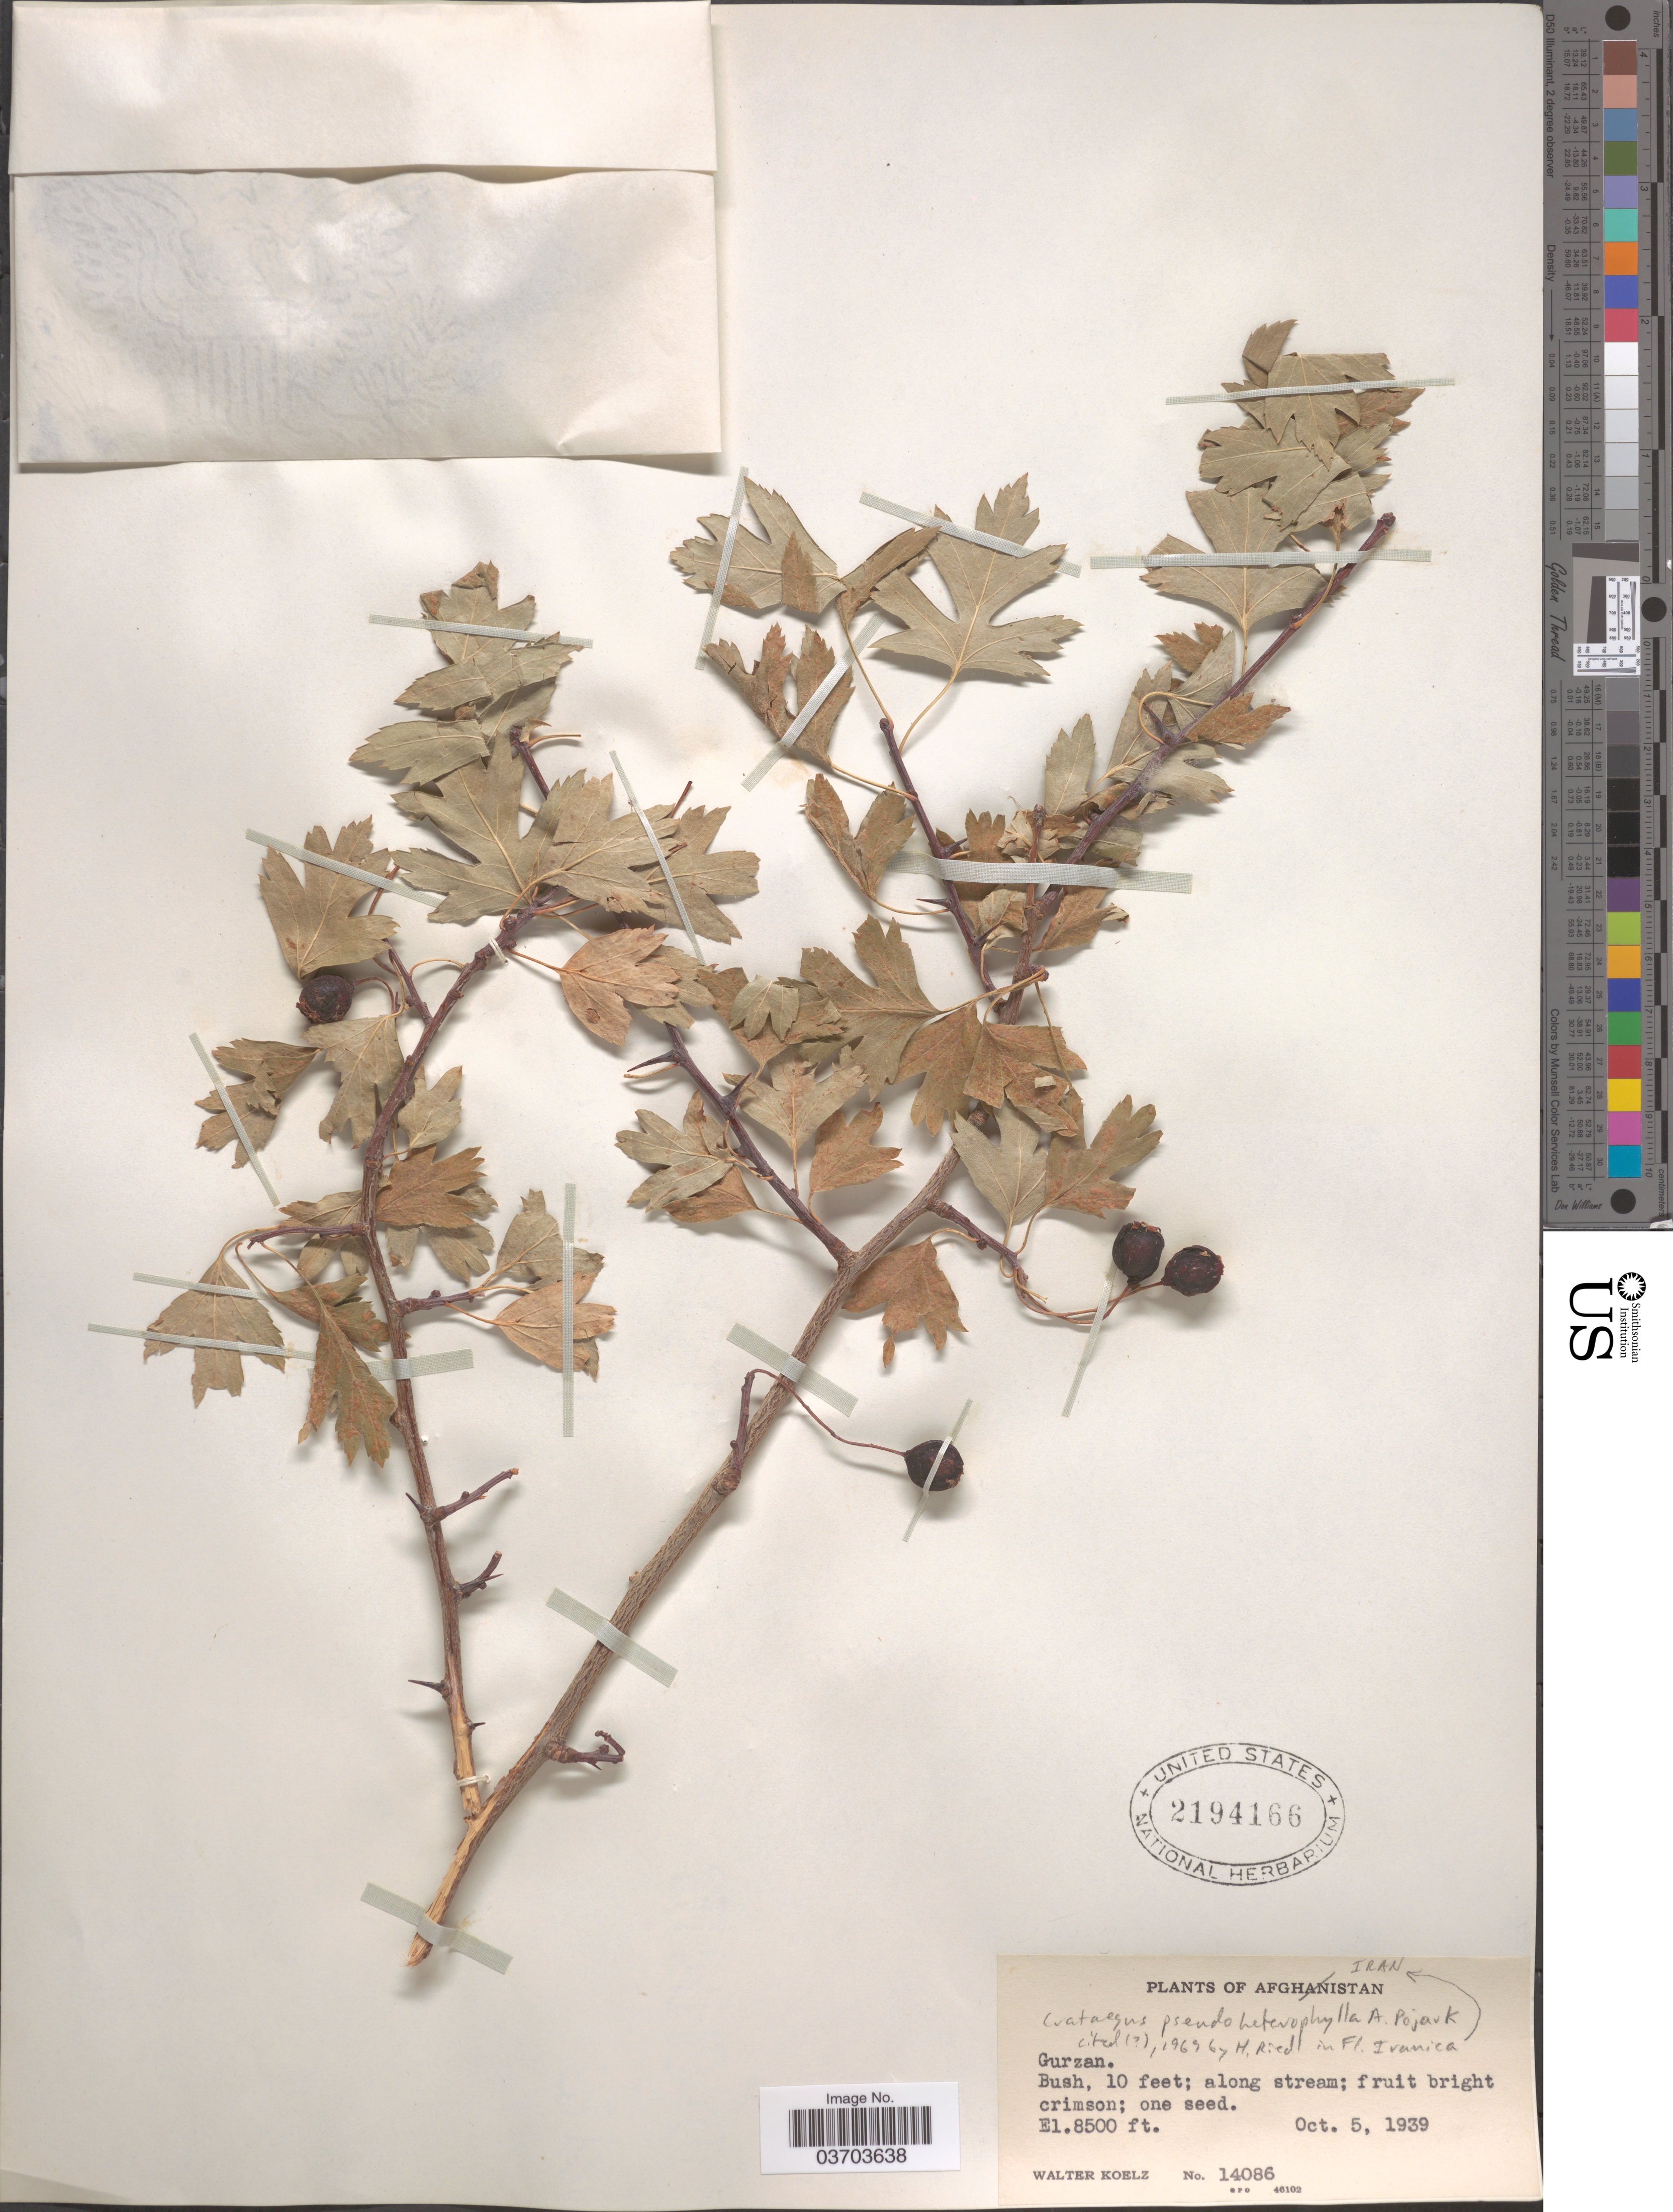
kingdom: Plantae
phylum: Tracheophyta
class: Magnoliopsida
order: Rosales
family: Rosaceae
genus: Crataegus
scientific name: Crataegus pseudoheterophylla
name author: Pojark.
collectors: W. N. Koelz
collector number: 14086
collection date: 1939-10-05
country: Afghanistan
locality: Gurzan.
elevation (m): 2591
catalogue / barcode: US 2194166